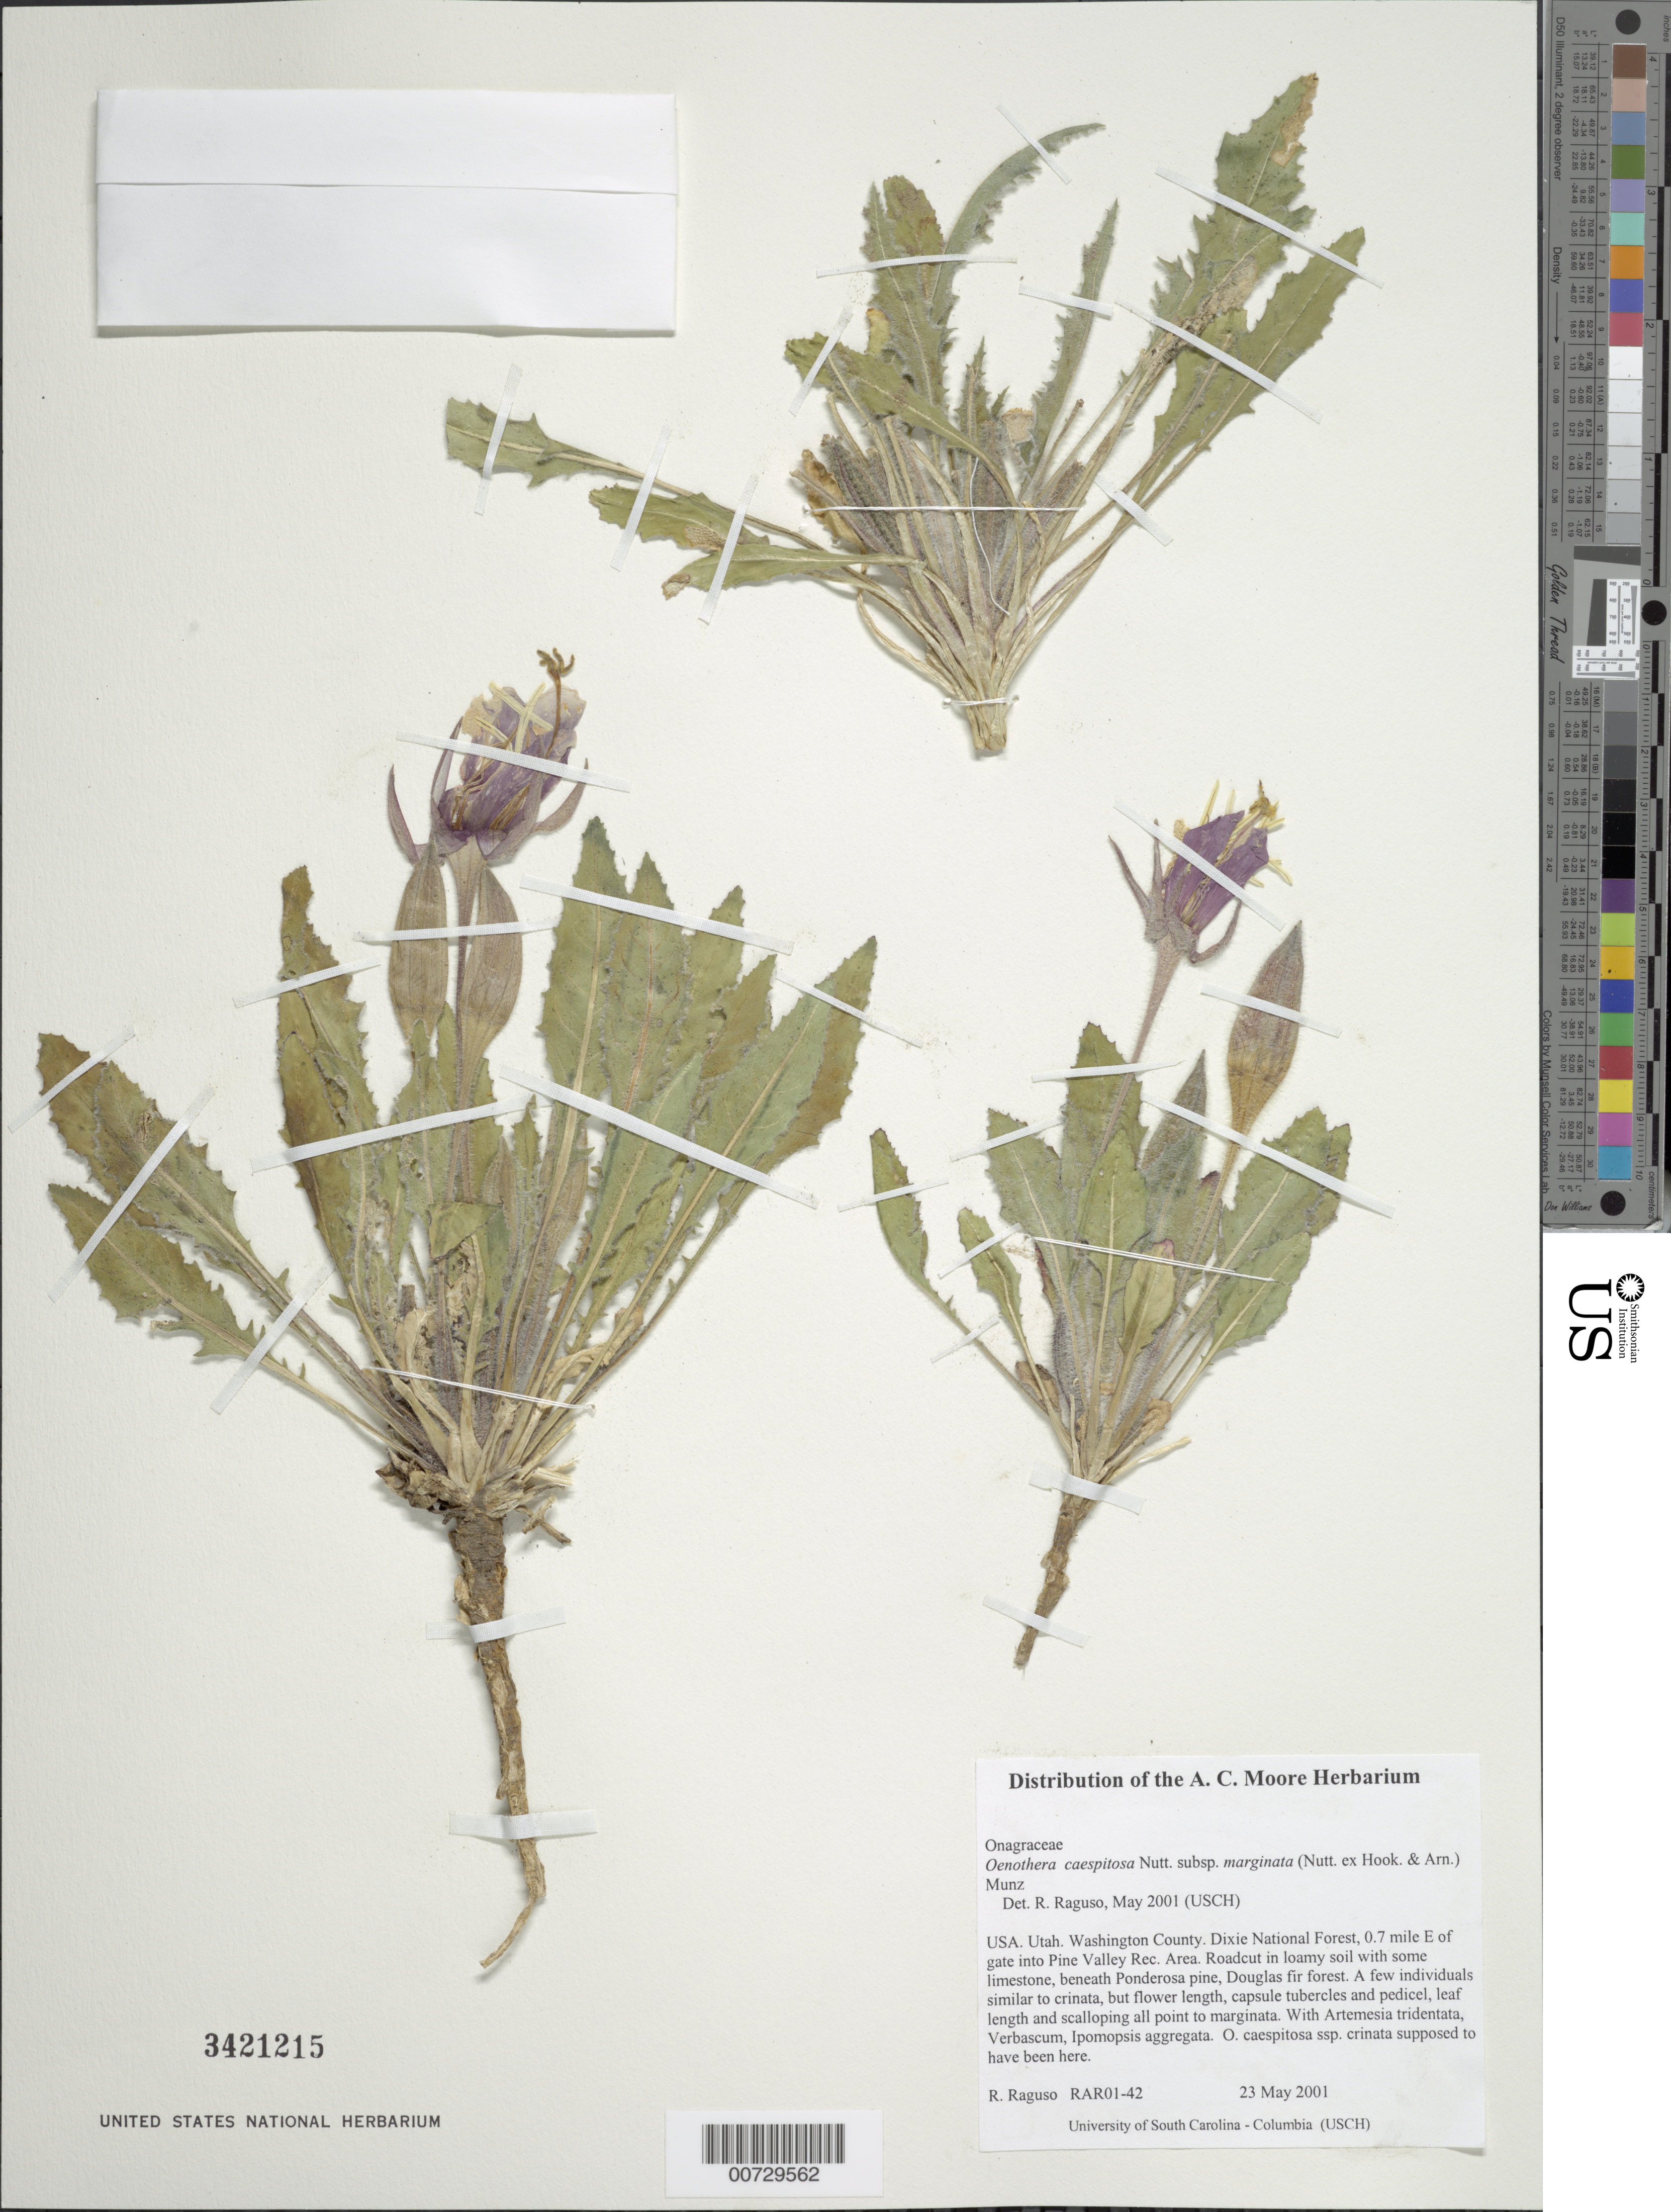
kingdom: Plantae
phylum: Tracheophyta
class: Magnoliopsida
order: Myrtales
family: Onagraceae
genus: Oenothera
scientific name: Oenothera cespitosa subsp. marginata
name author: (Nutt. ex Hook. & Arn.) Munz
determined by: Raguso, Robert A.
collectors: R. Raguso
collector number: RAR01-42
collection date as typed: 23 May 2001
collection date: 2001-05-23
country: United States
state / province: Utah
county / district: Washington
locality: Dixie National Forest, 0.7 mile E of gate into Pine Valley Rec. Area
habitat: Roadcut in loamy soil with some limestone, beneath Ponderosa pine, Douglas fir forest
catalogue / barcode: US 3421215